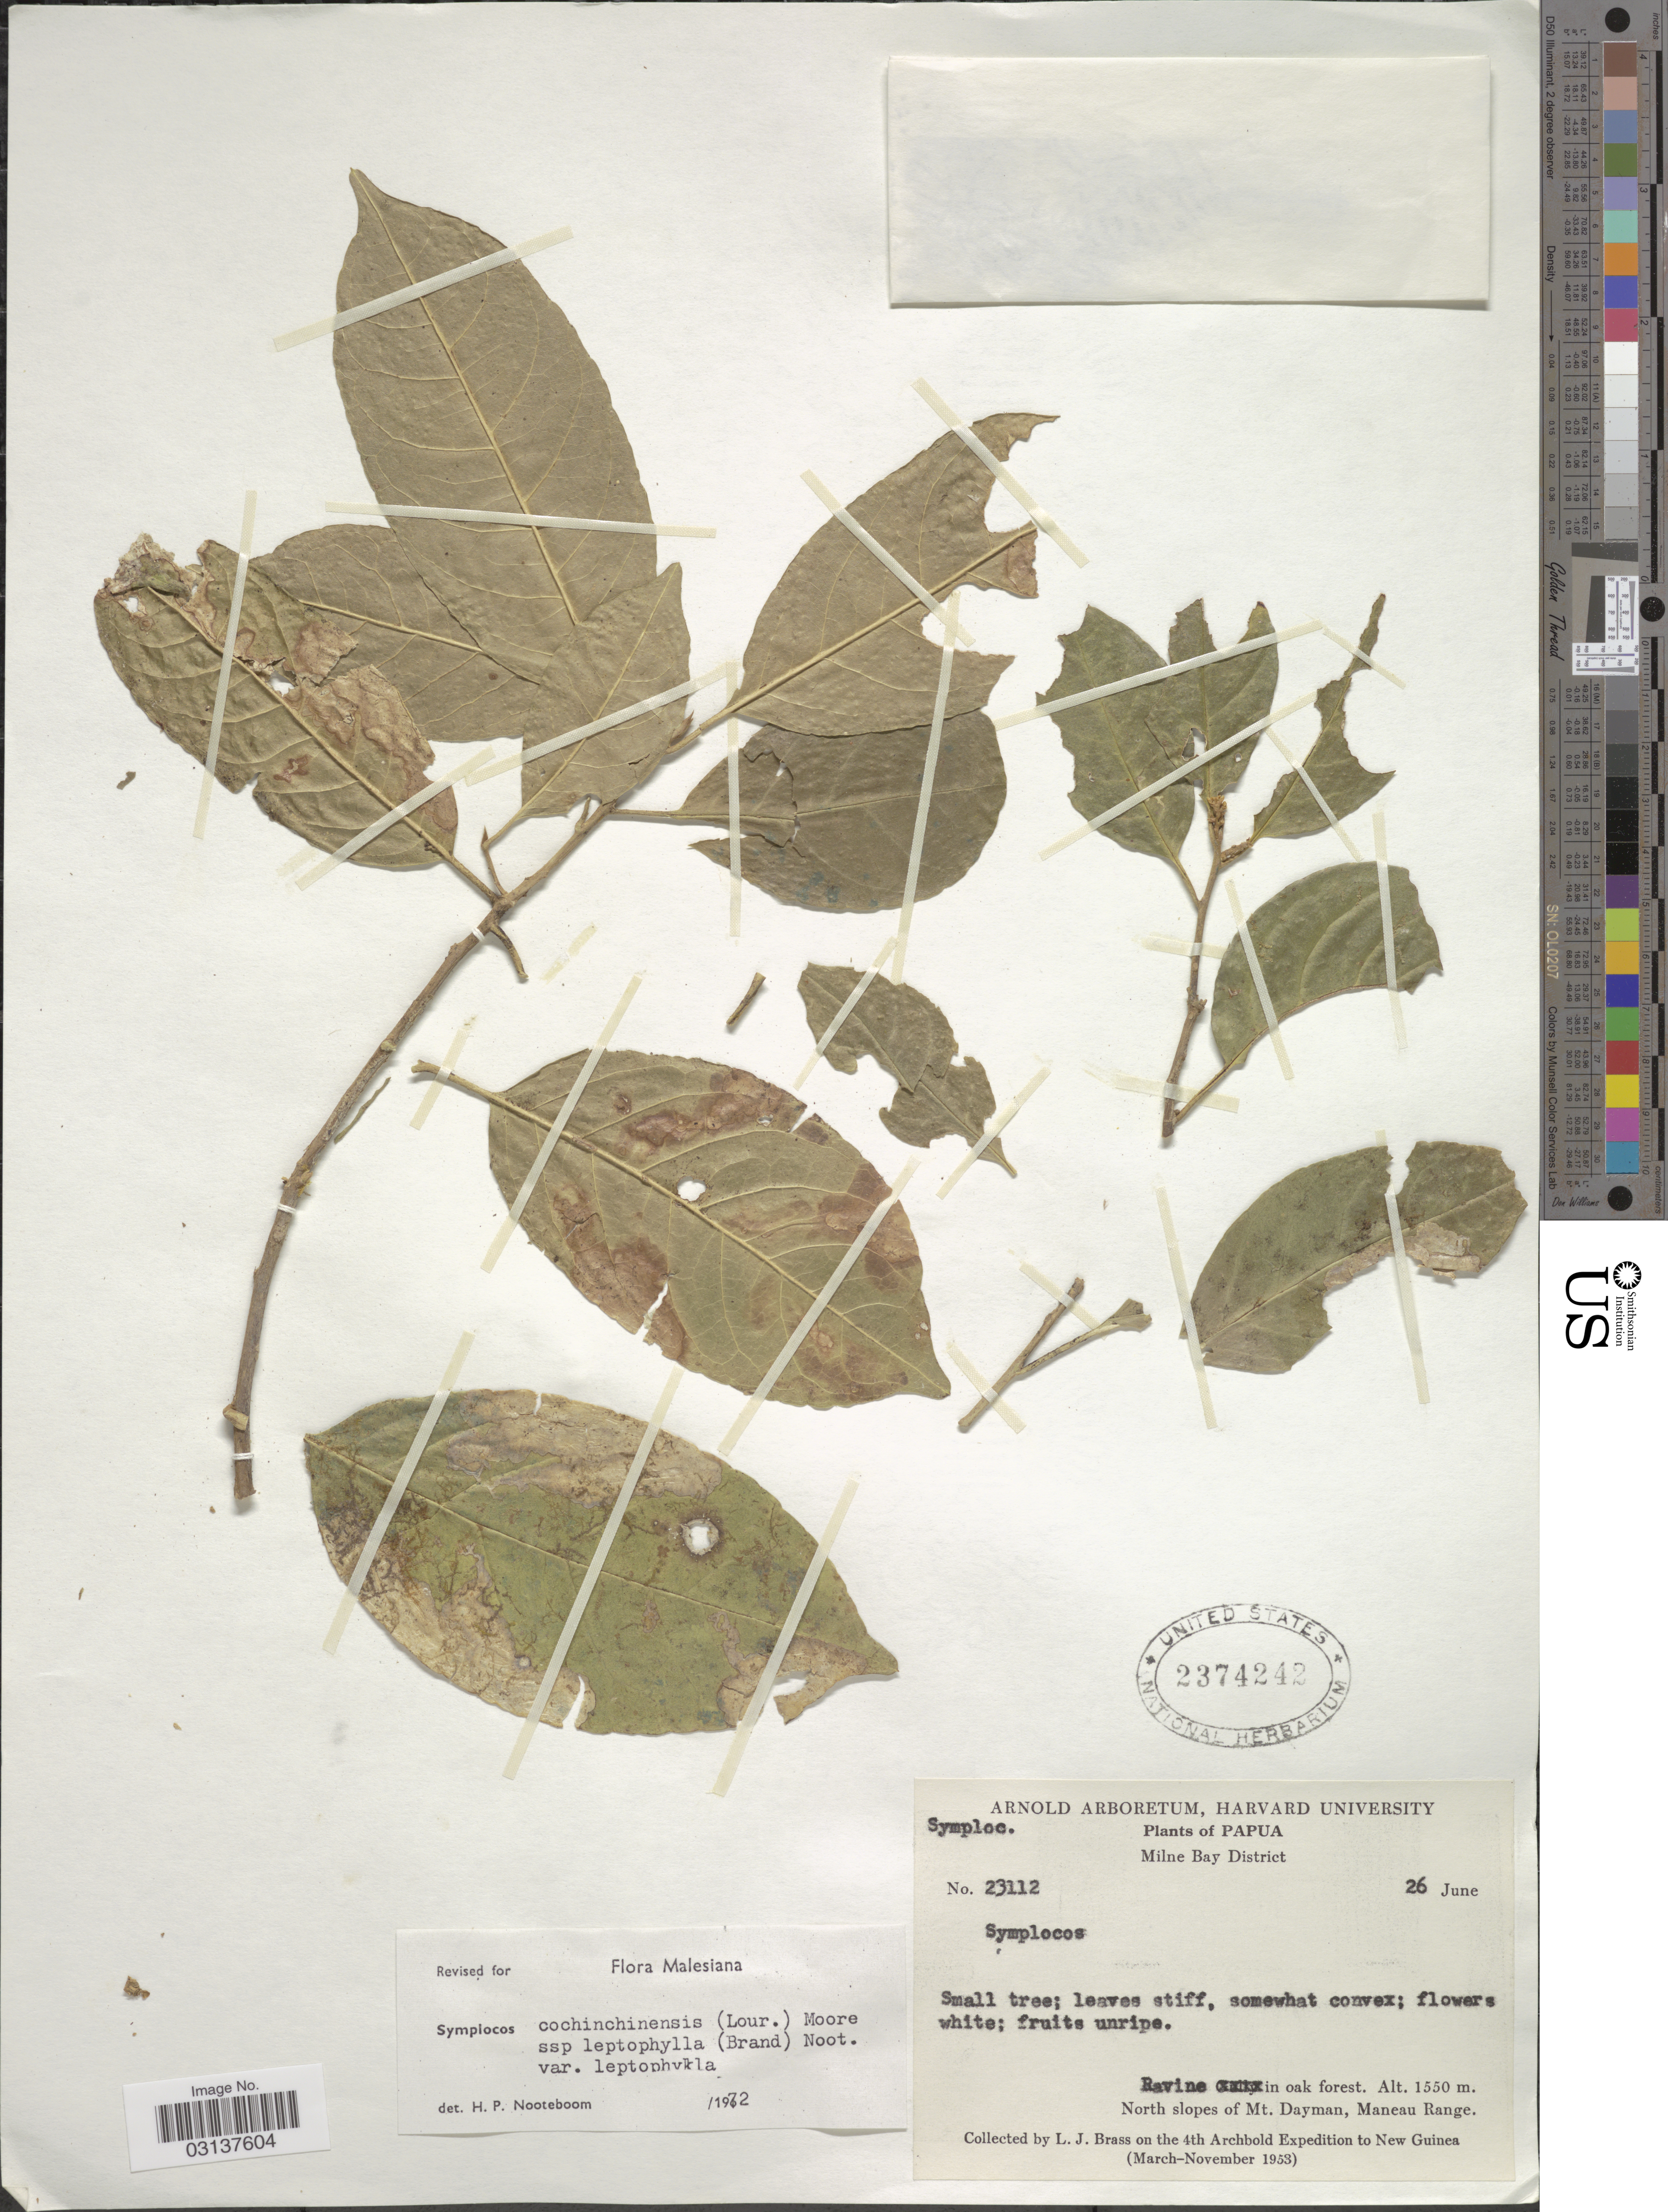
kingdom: Plantae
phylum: Tracheophyta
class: Magnoliopsida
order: Ericales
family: Symplocaceae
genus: Symplocos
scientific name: Symplocos cochinchinensis var. leptophylla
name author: (Brand) Noot.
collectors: L. J. Brass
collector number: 23112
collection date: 1953-06-26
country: Papua New Guinea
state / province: Milne Bay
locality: Papua, Milne Bay District, Ravine in oak forest, North slopes of Mt. Dayman, Maneau Range.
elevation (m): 1550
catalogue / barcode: US 2374242